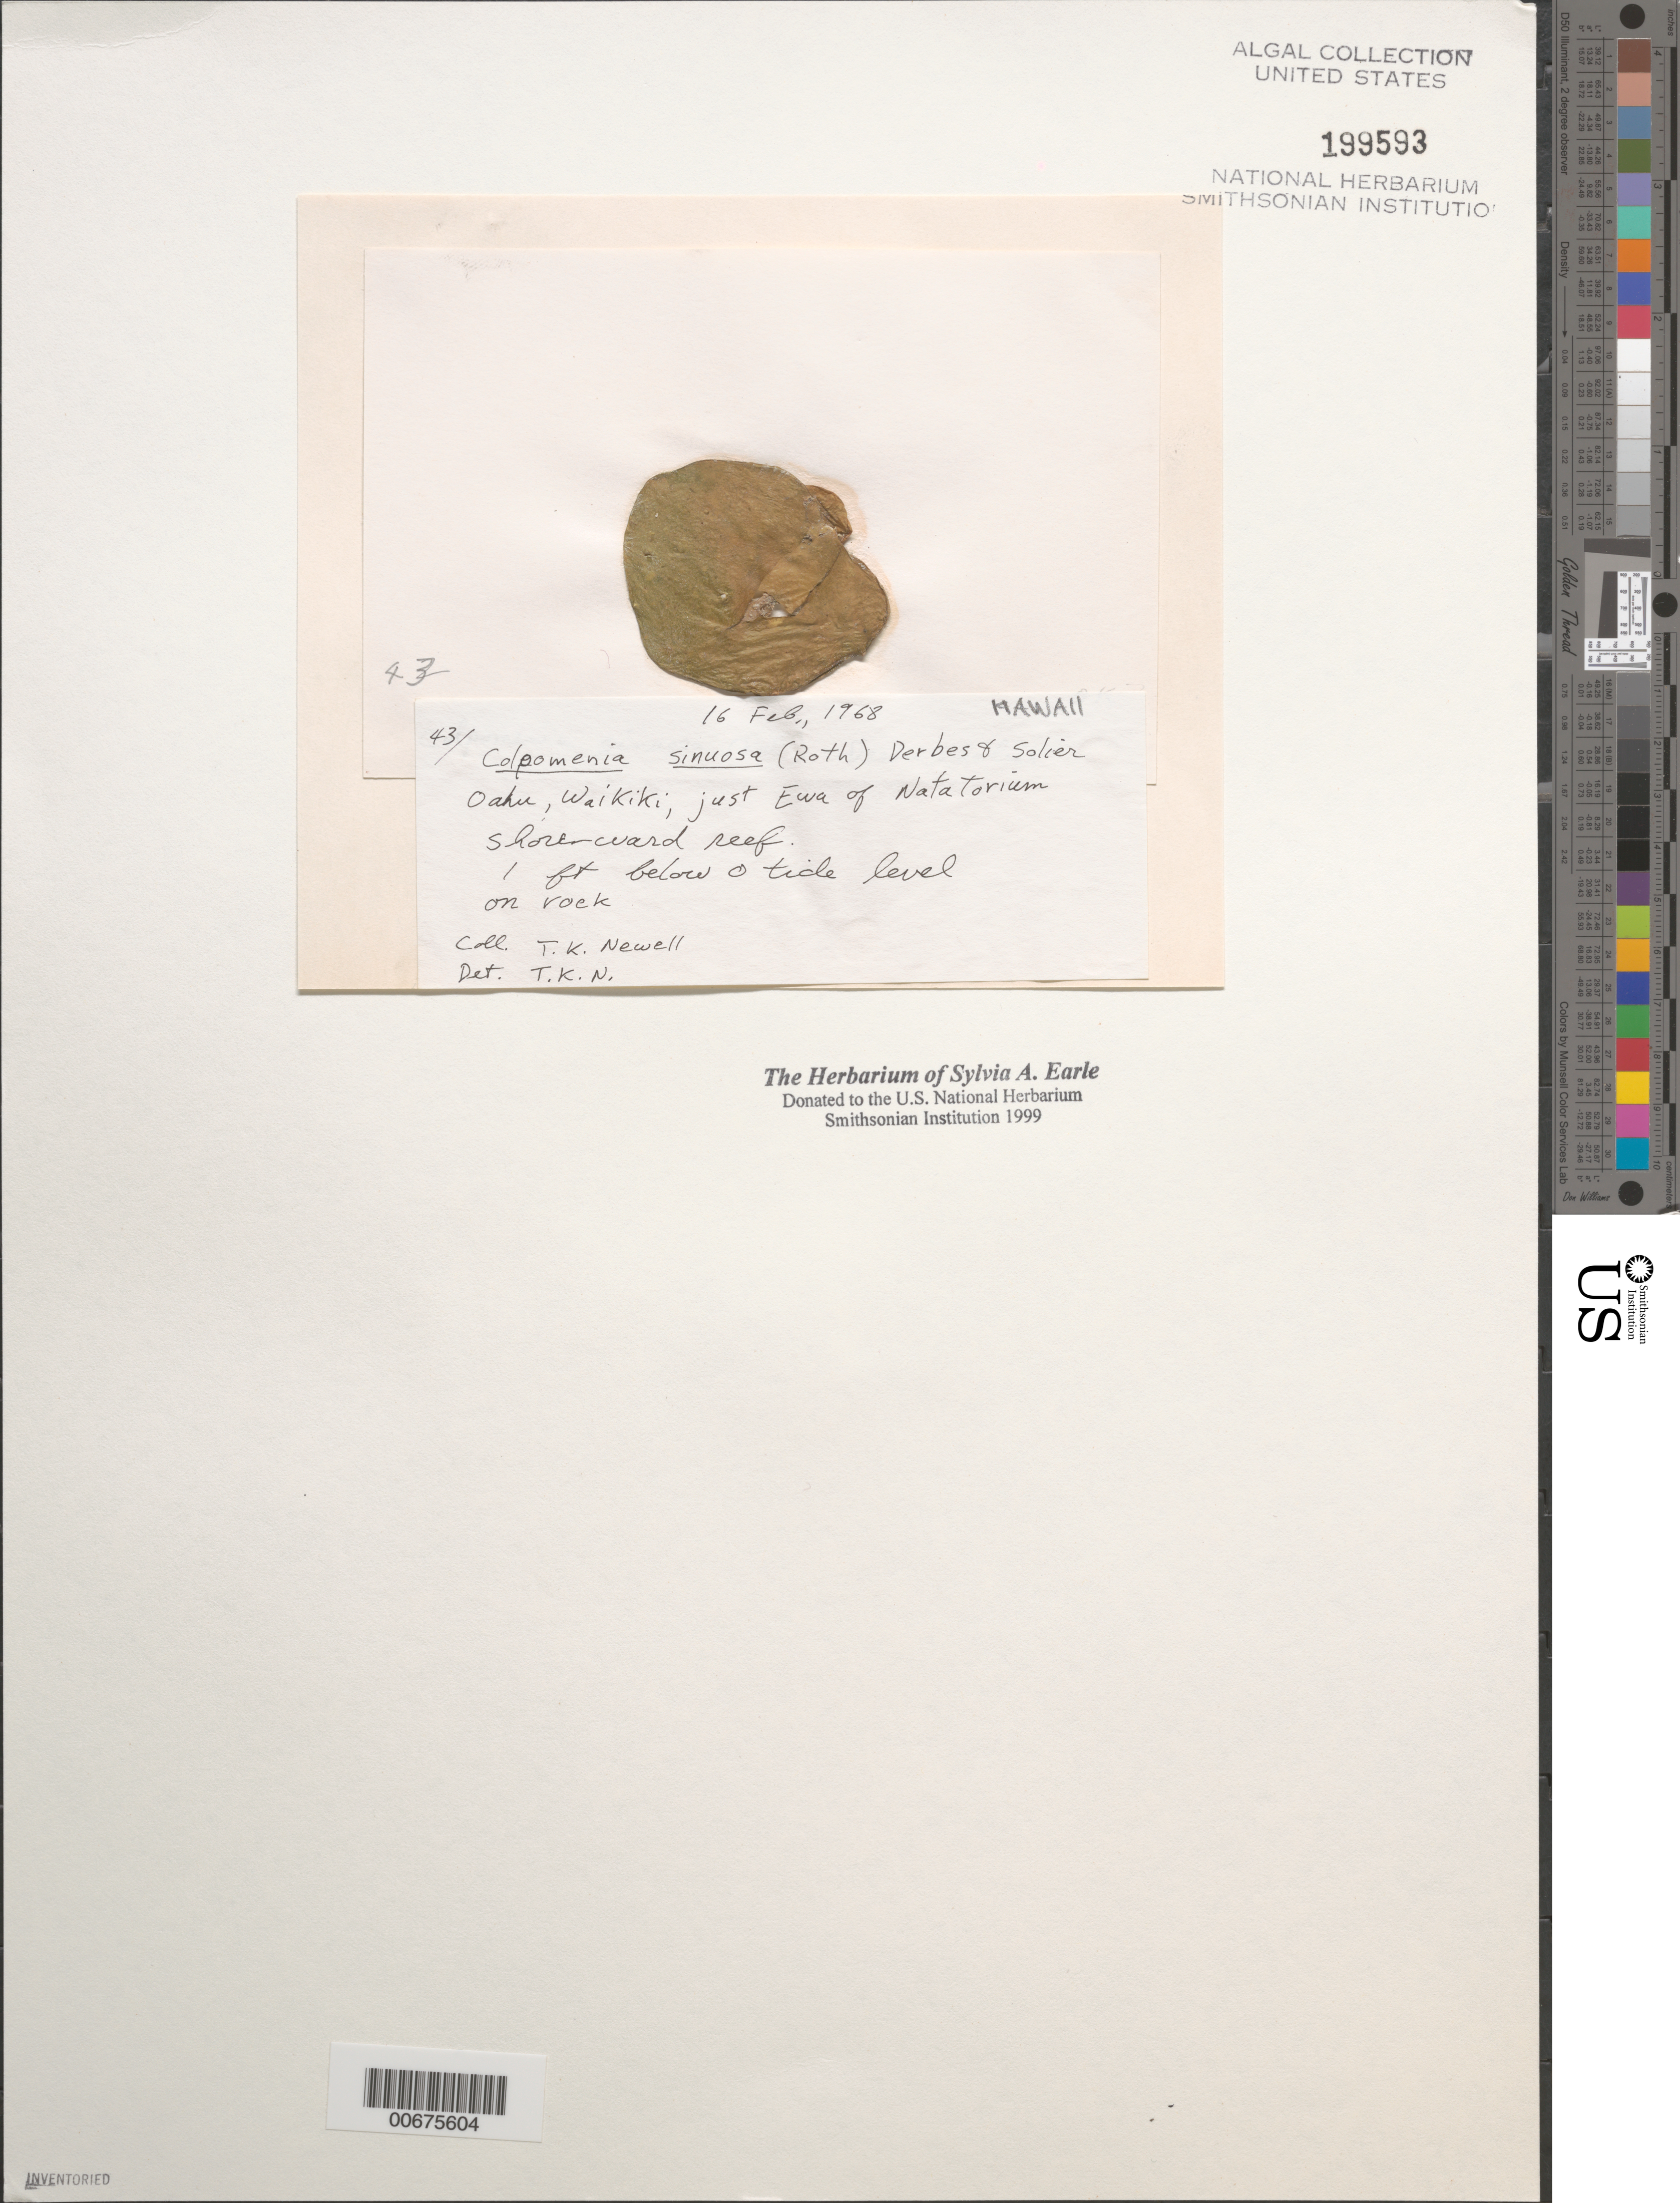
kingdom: Chromista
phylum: Ochrophyta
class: Phaeophyceae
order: Scytosiphonales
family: Scytosiphonaceae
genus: Colpomenia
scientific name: Colpomenia sinuosa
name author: (K. Mert. ex Roth) Derbes & Solier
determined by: Newell, Thomas K.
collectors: T. K. Newell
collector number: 43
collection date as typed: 16 Feb 1968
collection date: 1968-02-16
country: United States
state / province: Hawaii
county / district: Honolulu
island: Oahu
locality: Waikiki near Natatorium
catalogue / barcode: US 199593